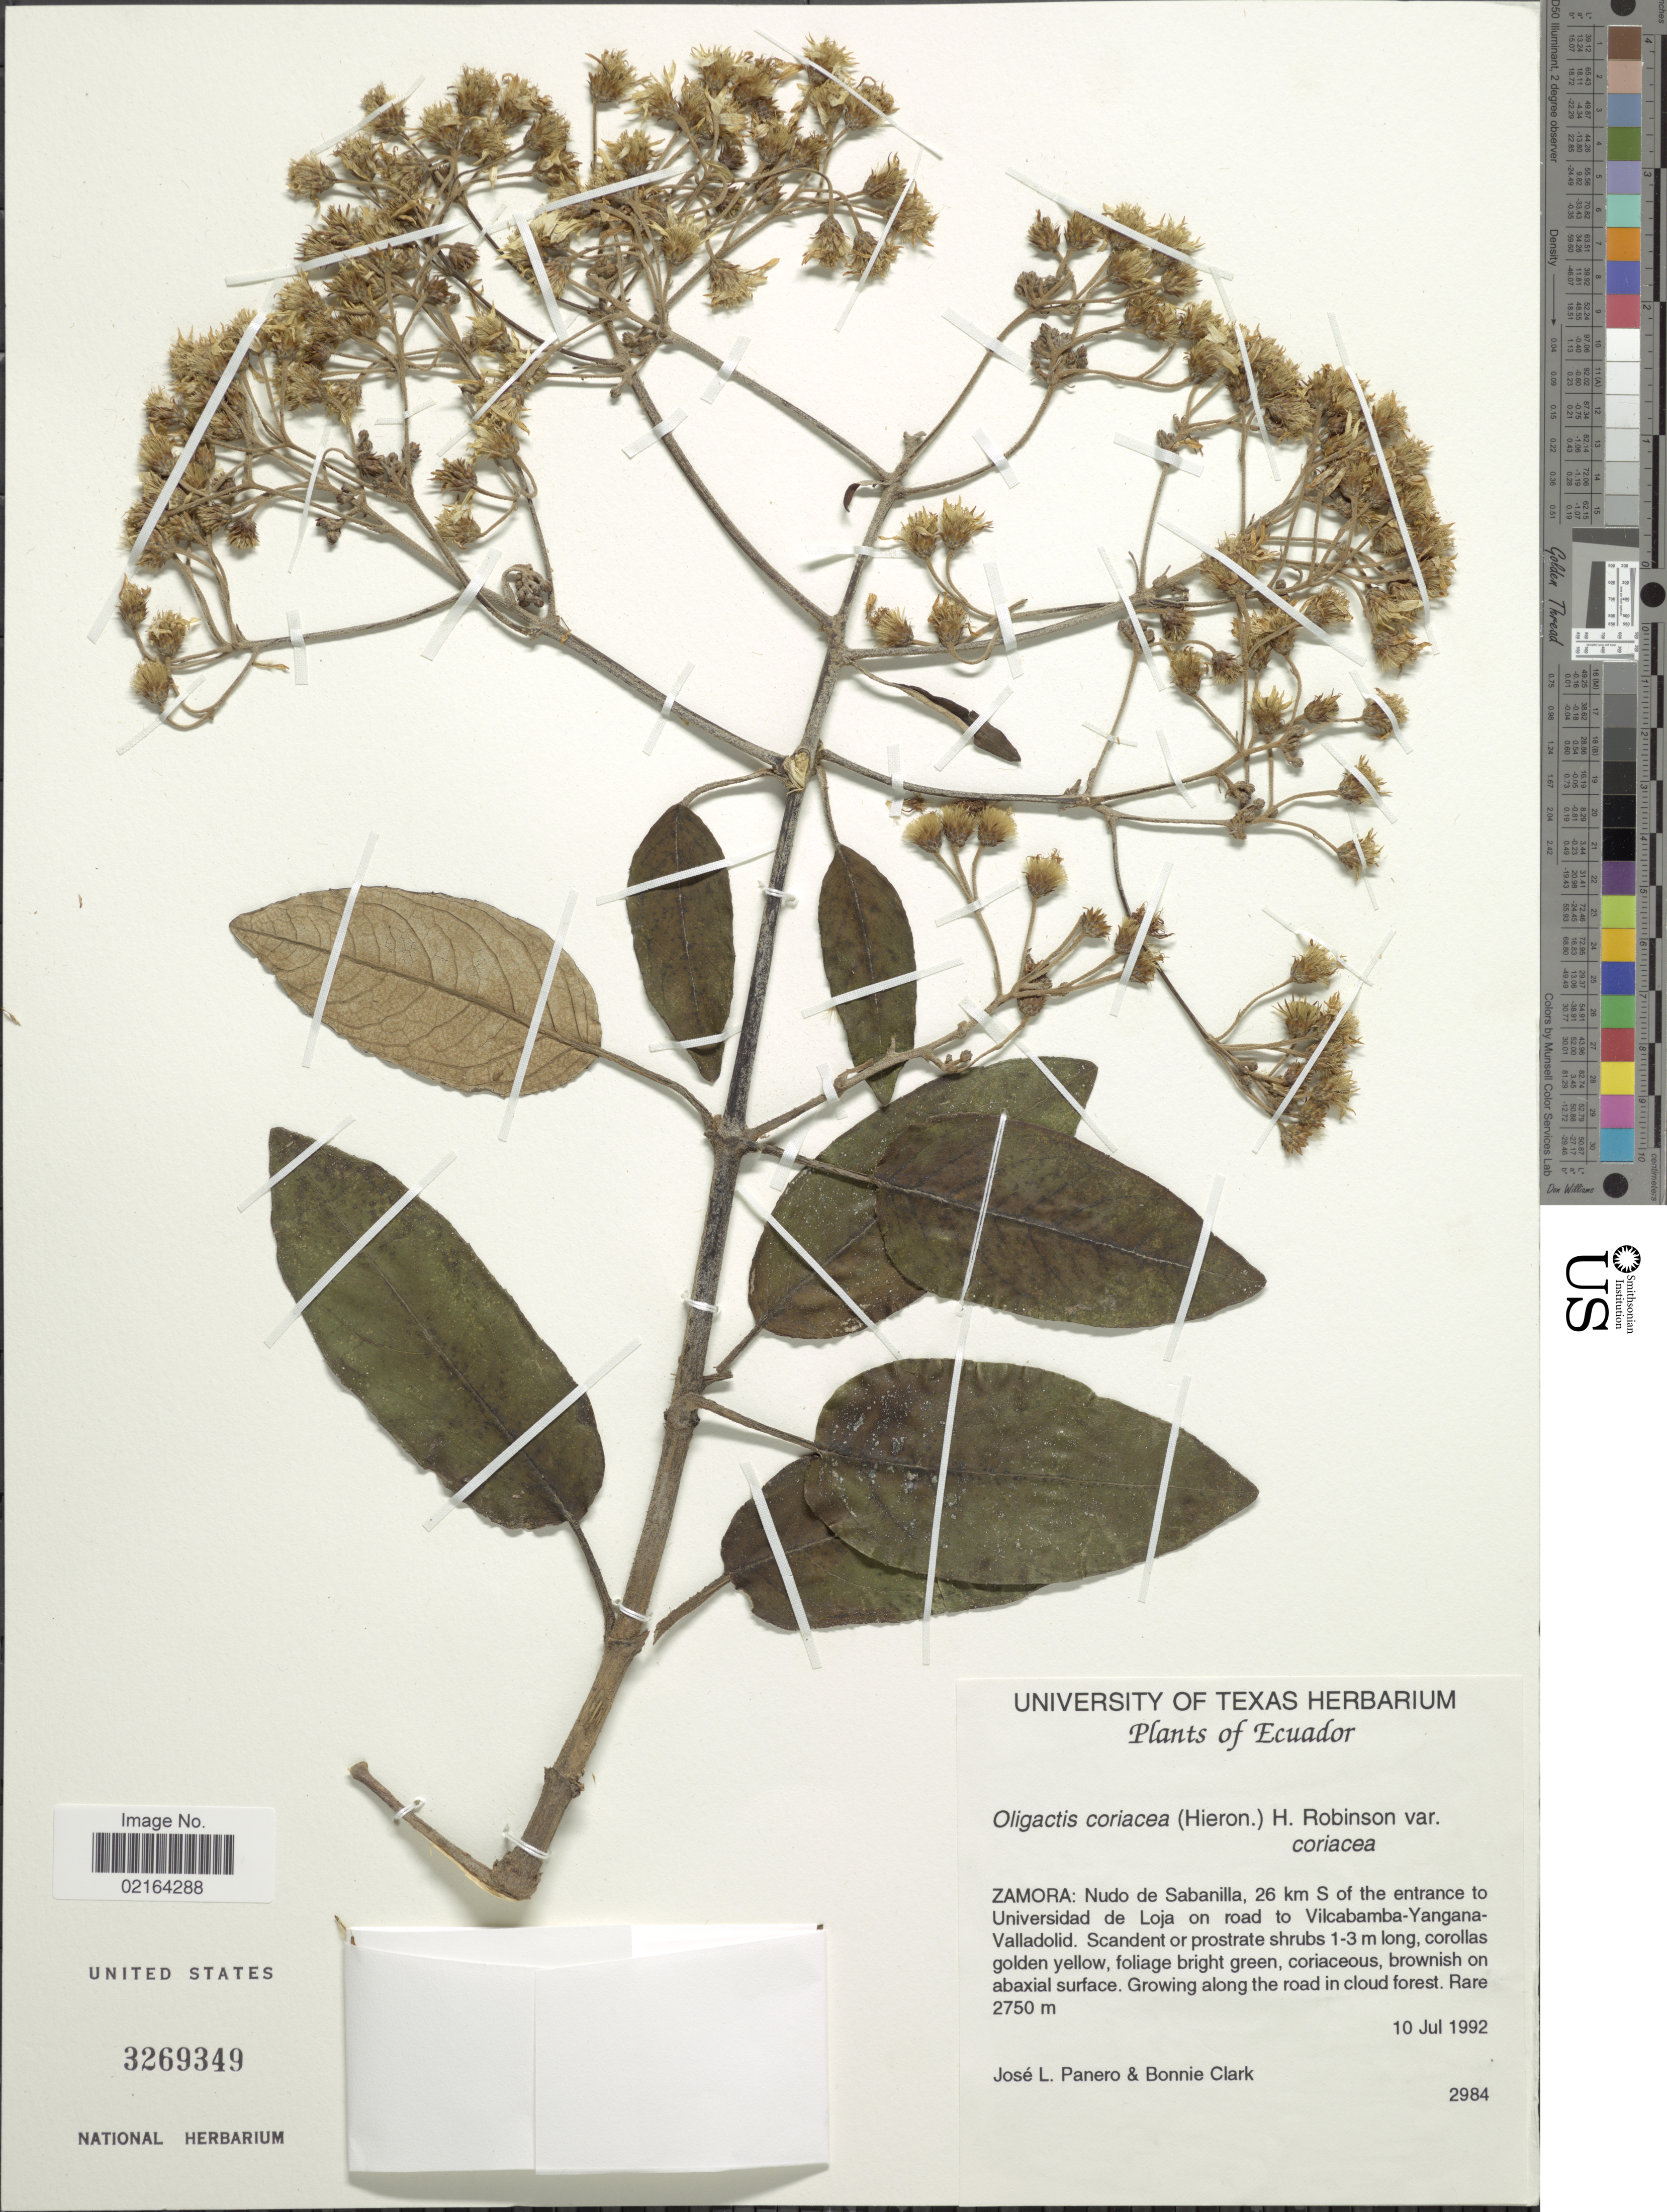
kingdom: Plantae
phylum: Tracheophyta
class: Magnoliopsida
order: Asterales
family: Asteraceae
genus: Sampera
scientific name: Sampera coriacea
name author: (Hieron.) V.A. Funk & H. Rob.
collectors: J. L. Panero & B. Clark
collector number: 2984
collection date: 1992-07-10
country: Ecuador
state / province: Zamora-Chinchipe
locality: Zamora-Chinchipe: Nudo de Sabanilla, 26 km S of the entrance to Universidad de Loja on road to Vilcabamba-Yangana-Valladolid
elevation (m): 2750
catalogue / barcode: US 3269349